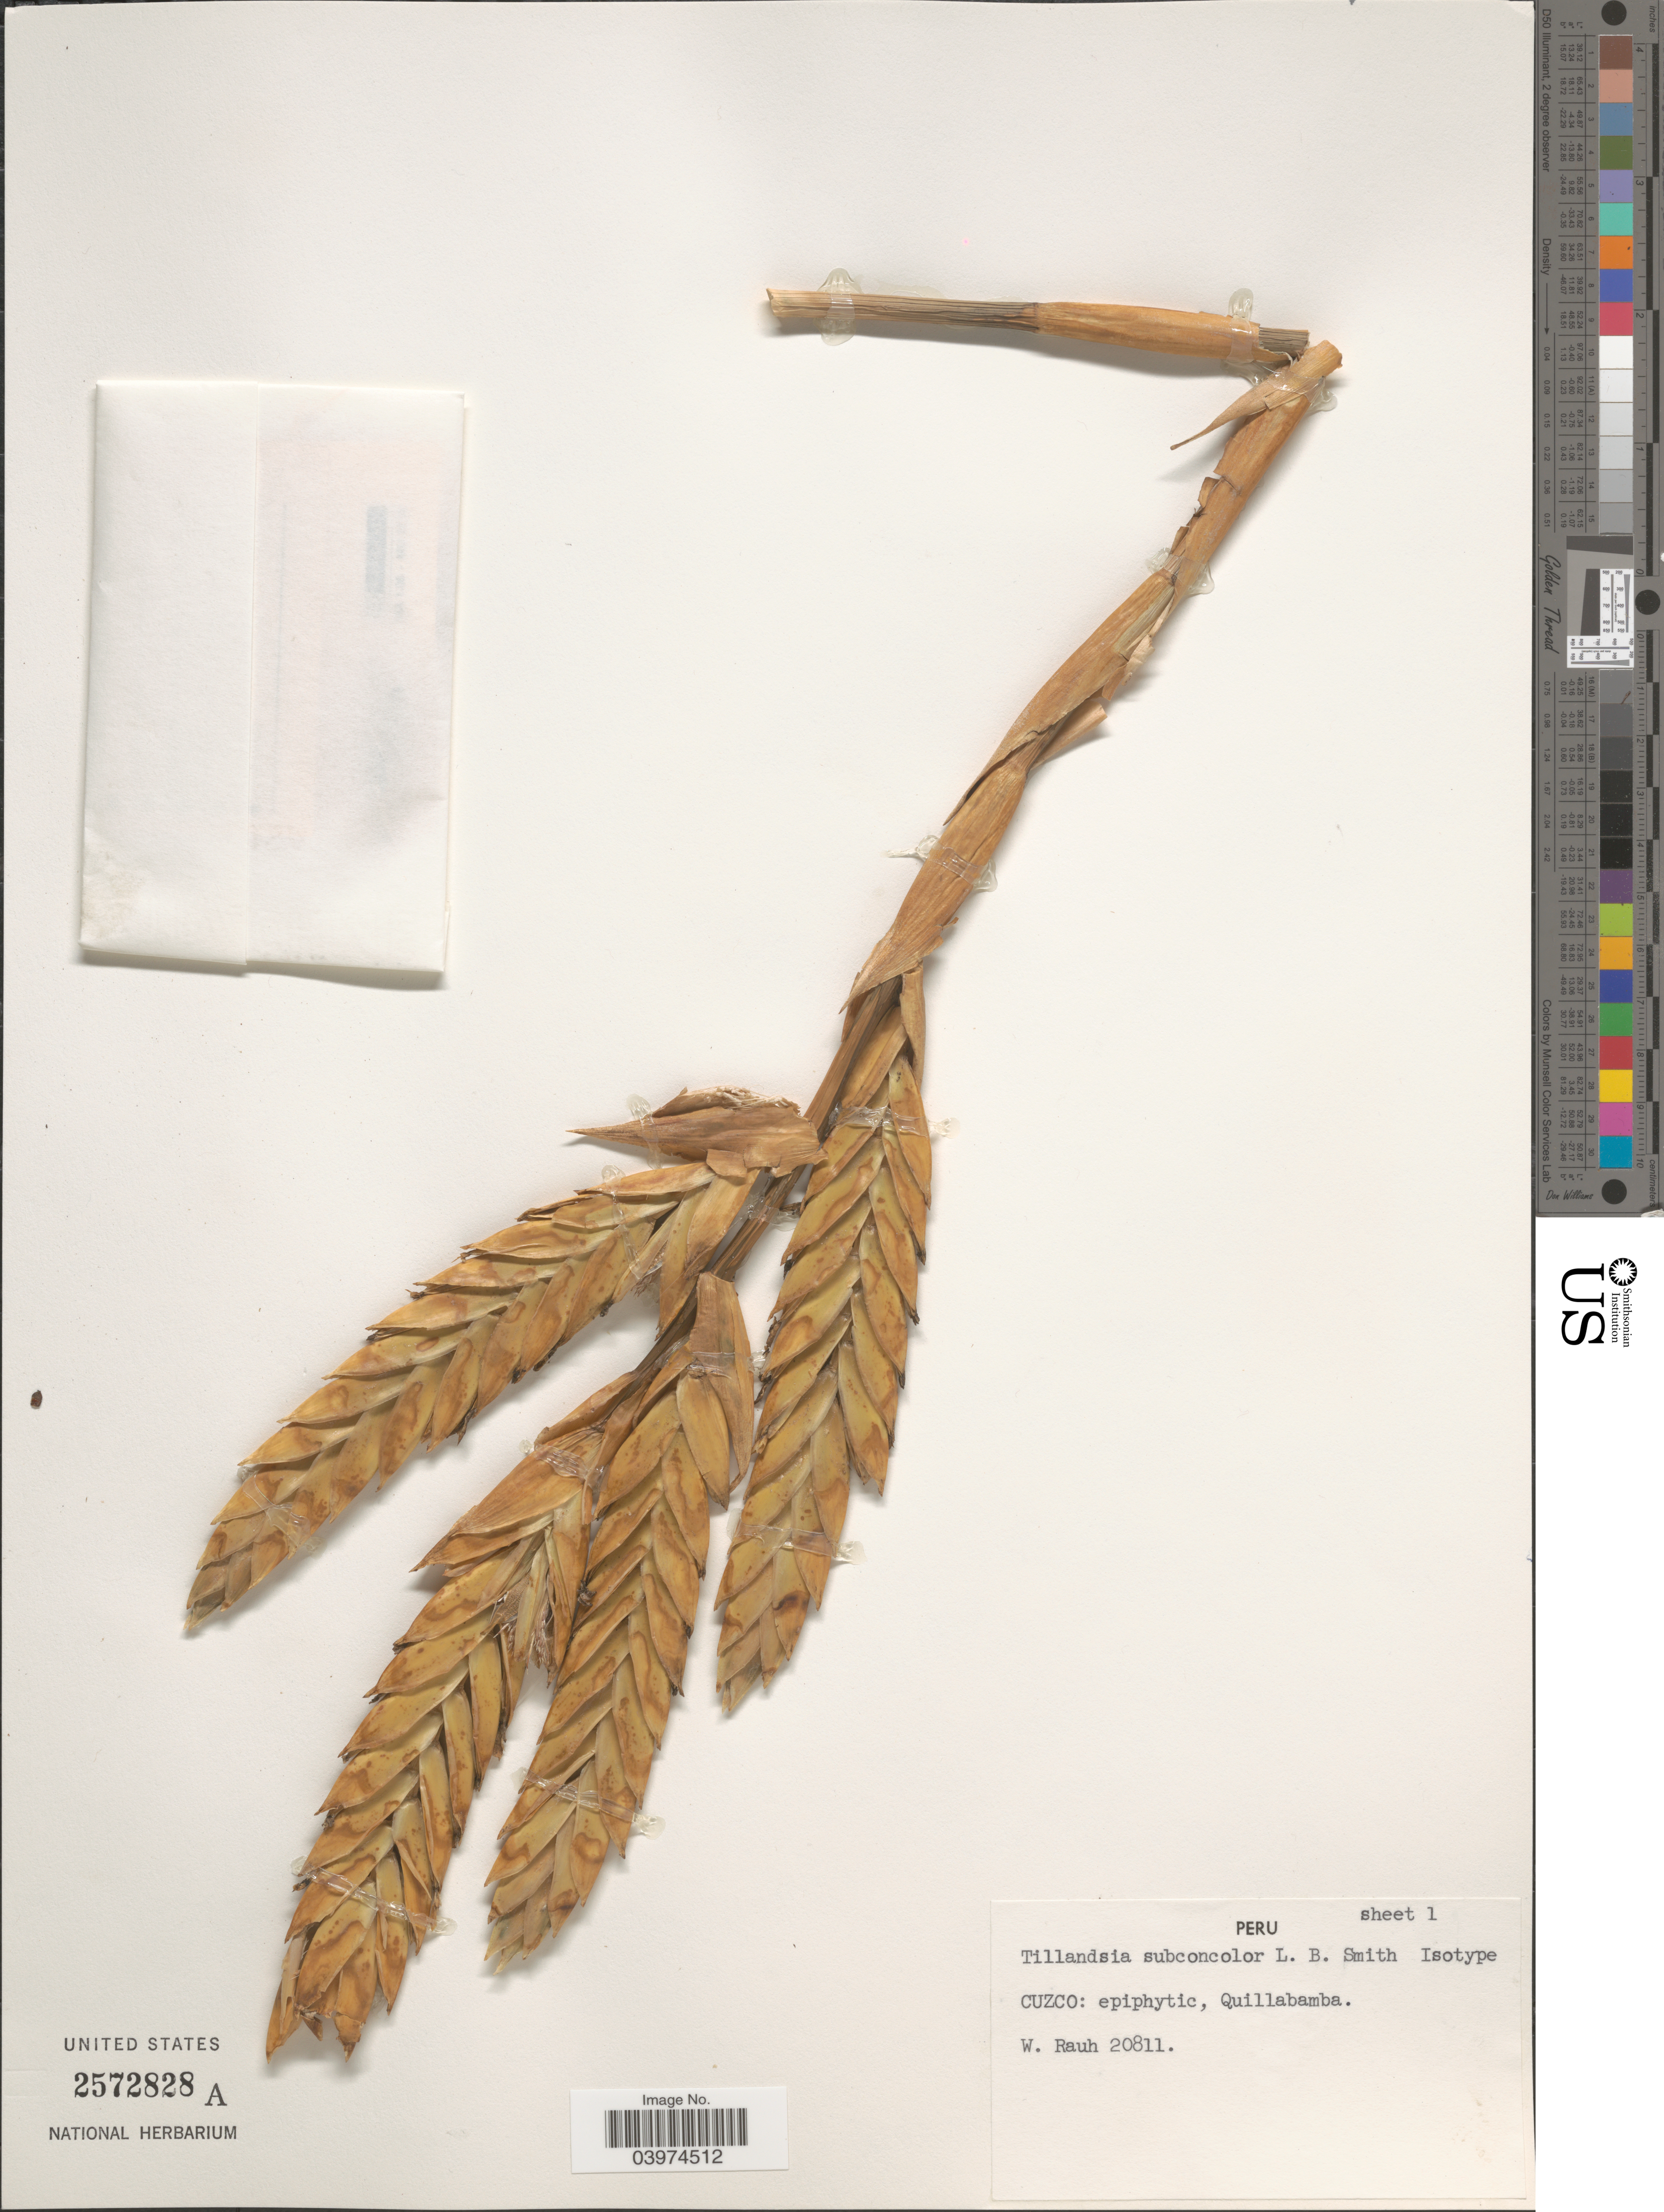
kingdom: Plantae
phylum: Tracheophyta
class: Liliopsida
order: Poales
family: Bromeliaceae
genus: Tillandsia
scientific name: Tillandsia subconcolor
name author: L.B. Sm.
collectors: W. Rauh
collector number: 20811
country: Peru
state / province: Cusco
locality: Cuzco: epiphytic, Quillabamba.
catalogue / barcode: US 2572828A